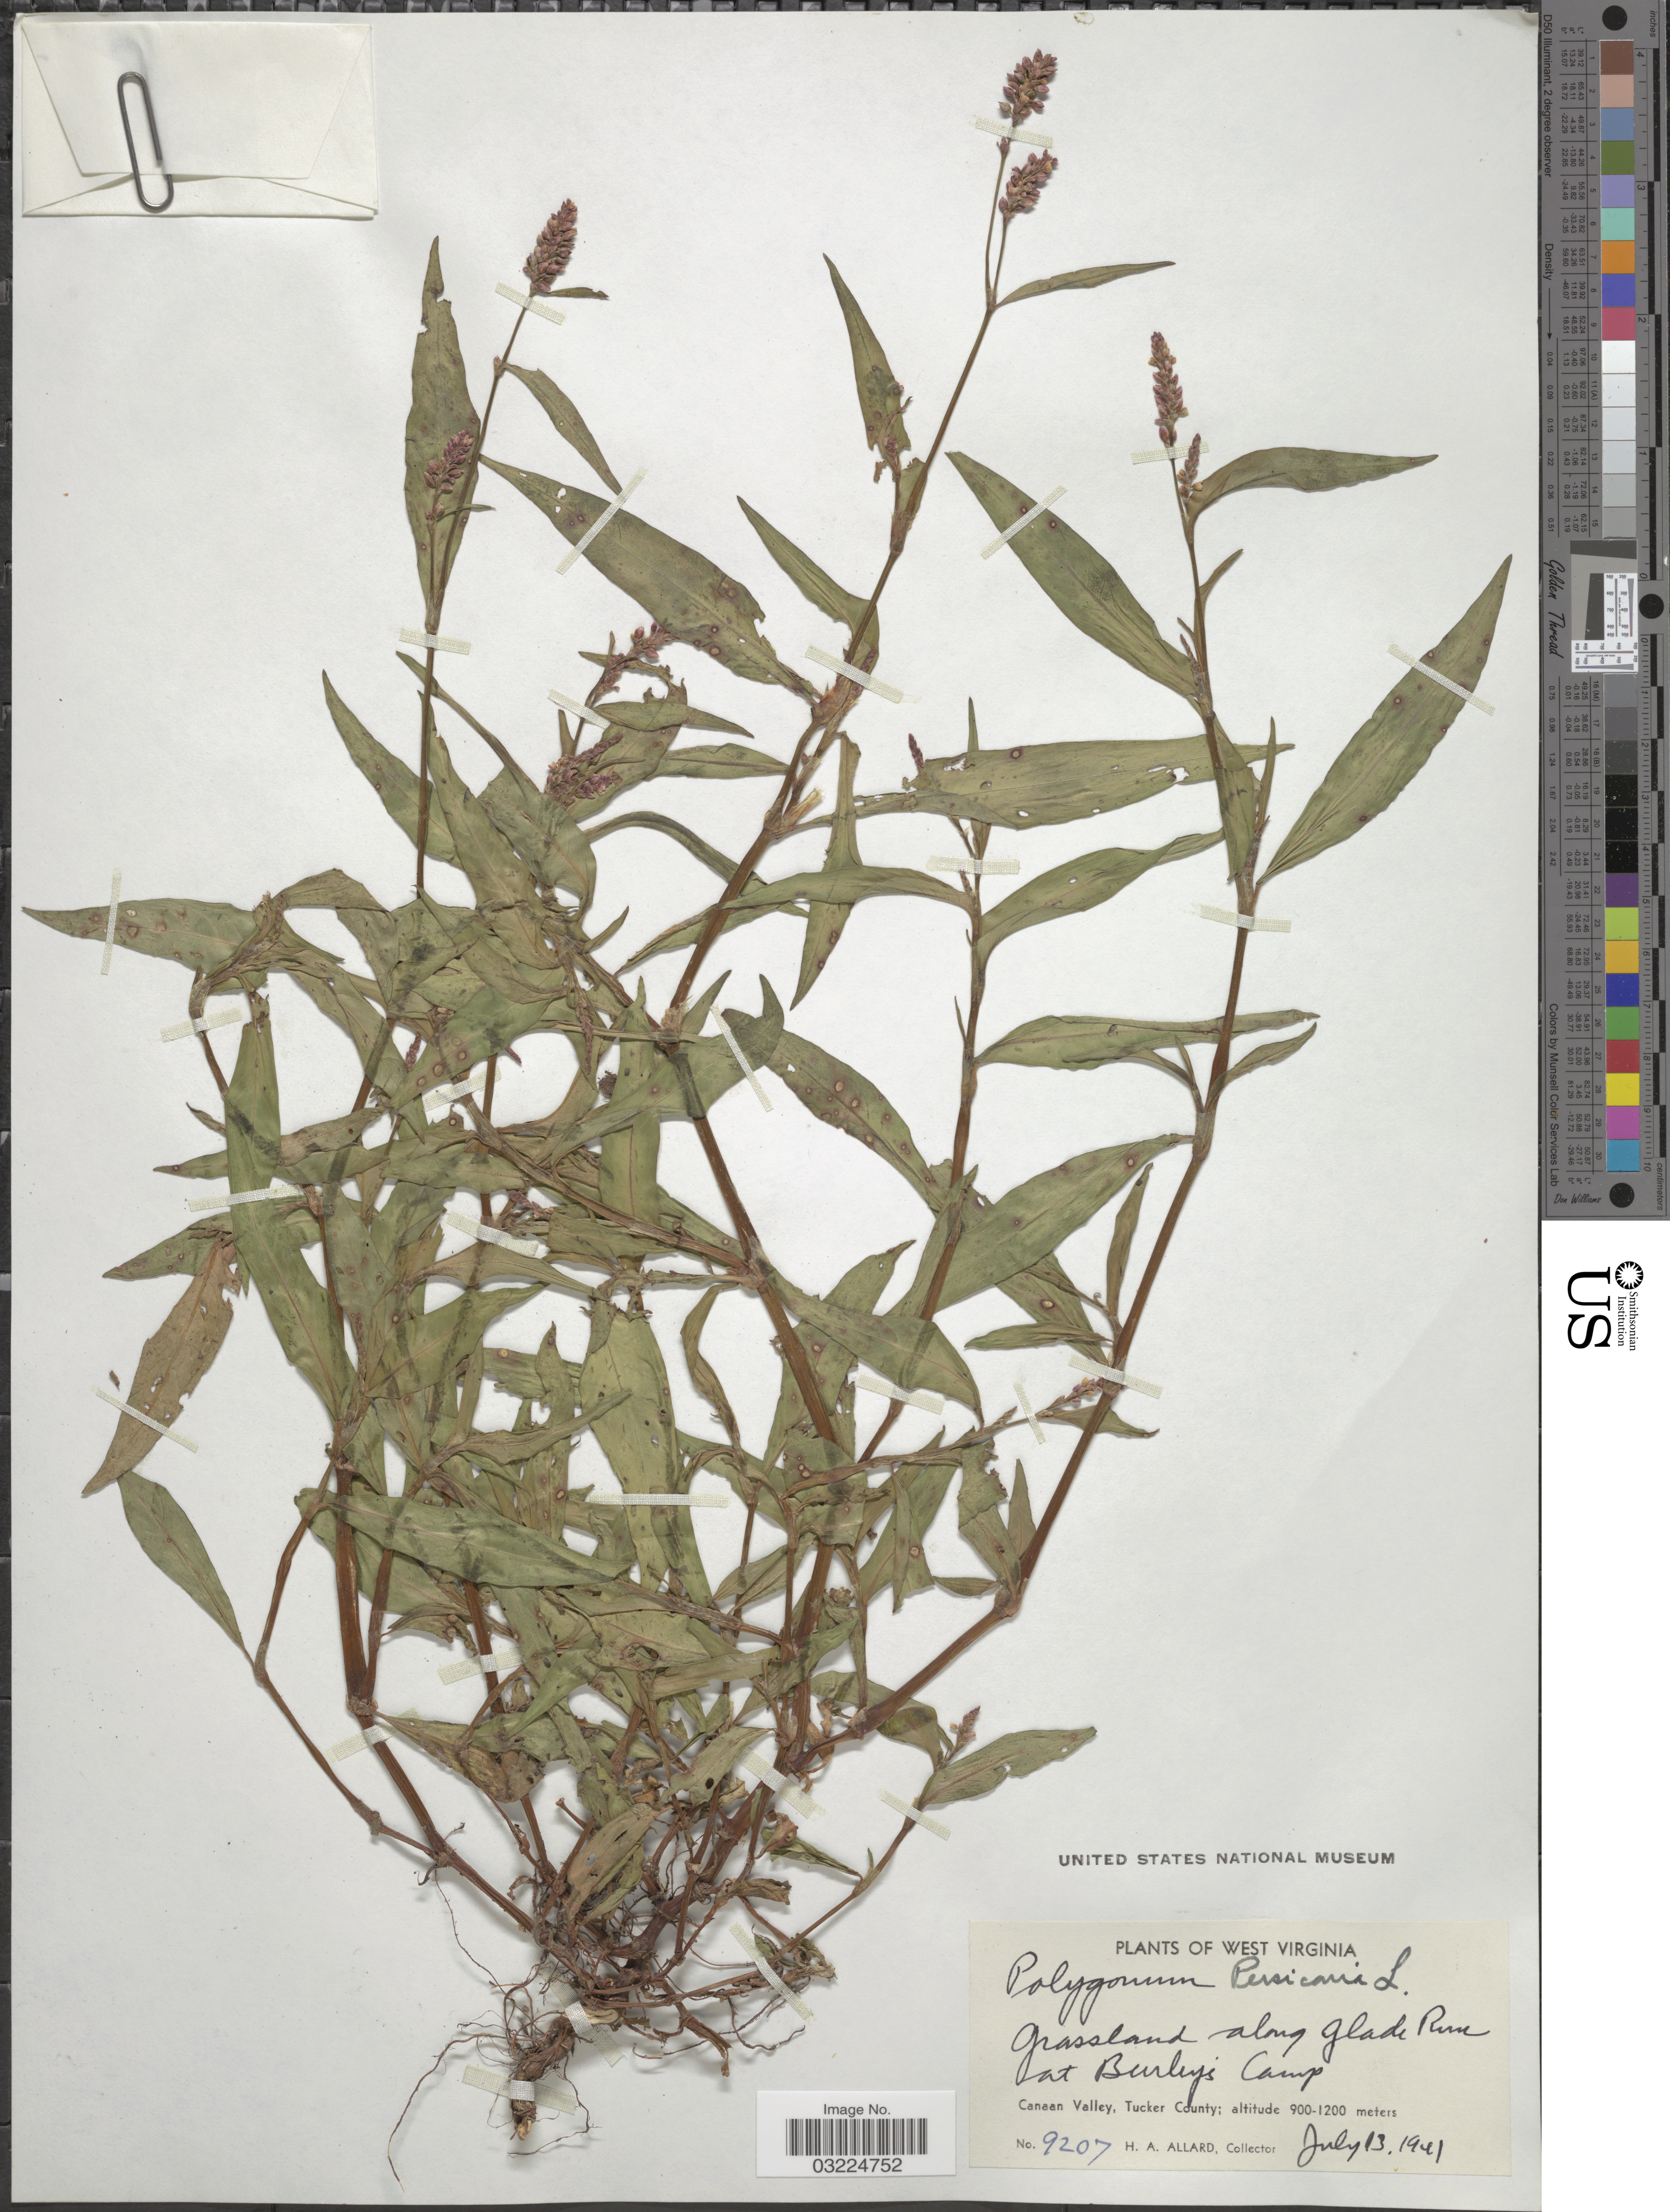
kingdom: Plantae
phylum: Tracheophyta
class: Magnoliopsida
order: Caryophyllales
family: Polygonaceae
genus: Persicaria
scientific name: Persicaria maculosa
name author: S.F. Gray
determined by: Atha, D. E.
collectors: H. A. Allard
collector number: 9207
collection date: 1941-07-13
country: United States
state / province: West Virginia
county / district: Tucker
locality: Grassland along Glade Run at Burley's Camp. Canaan Valley, Tucker County.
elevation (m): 900